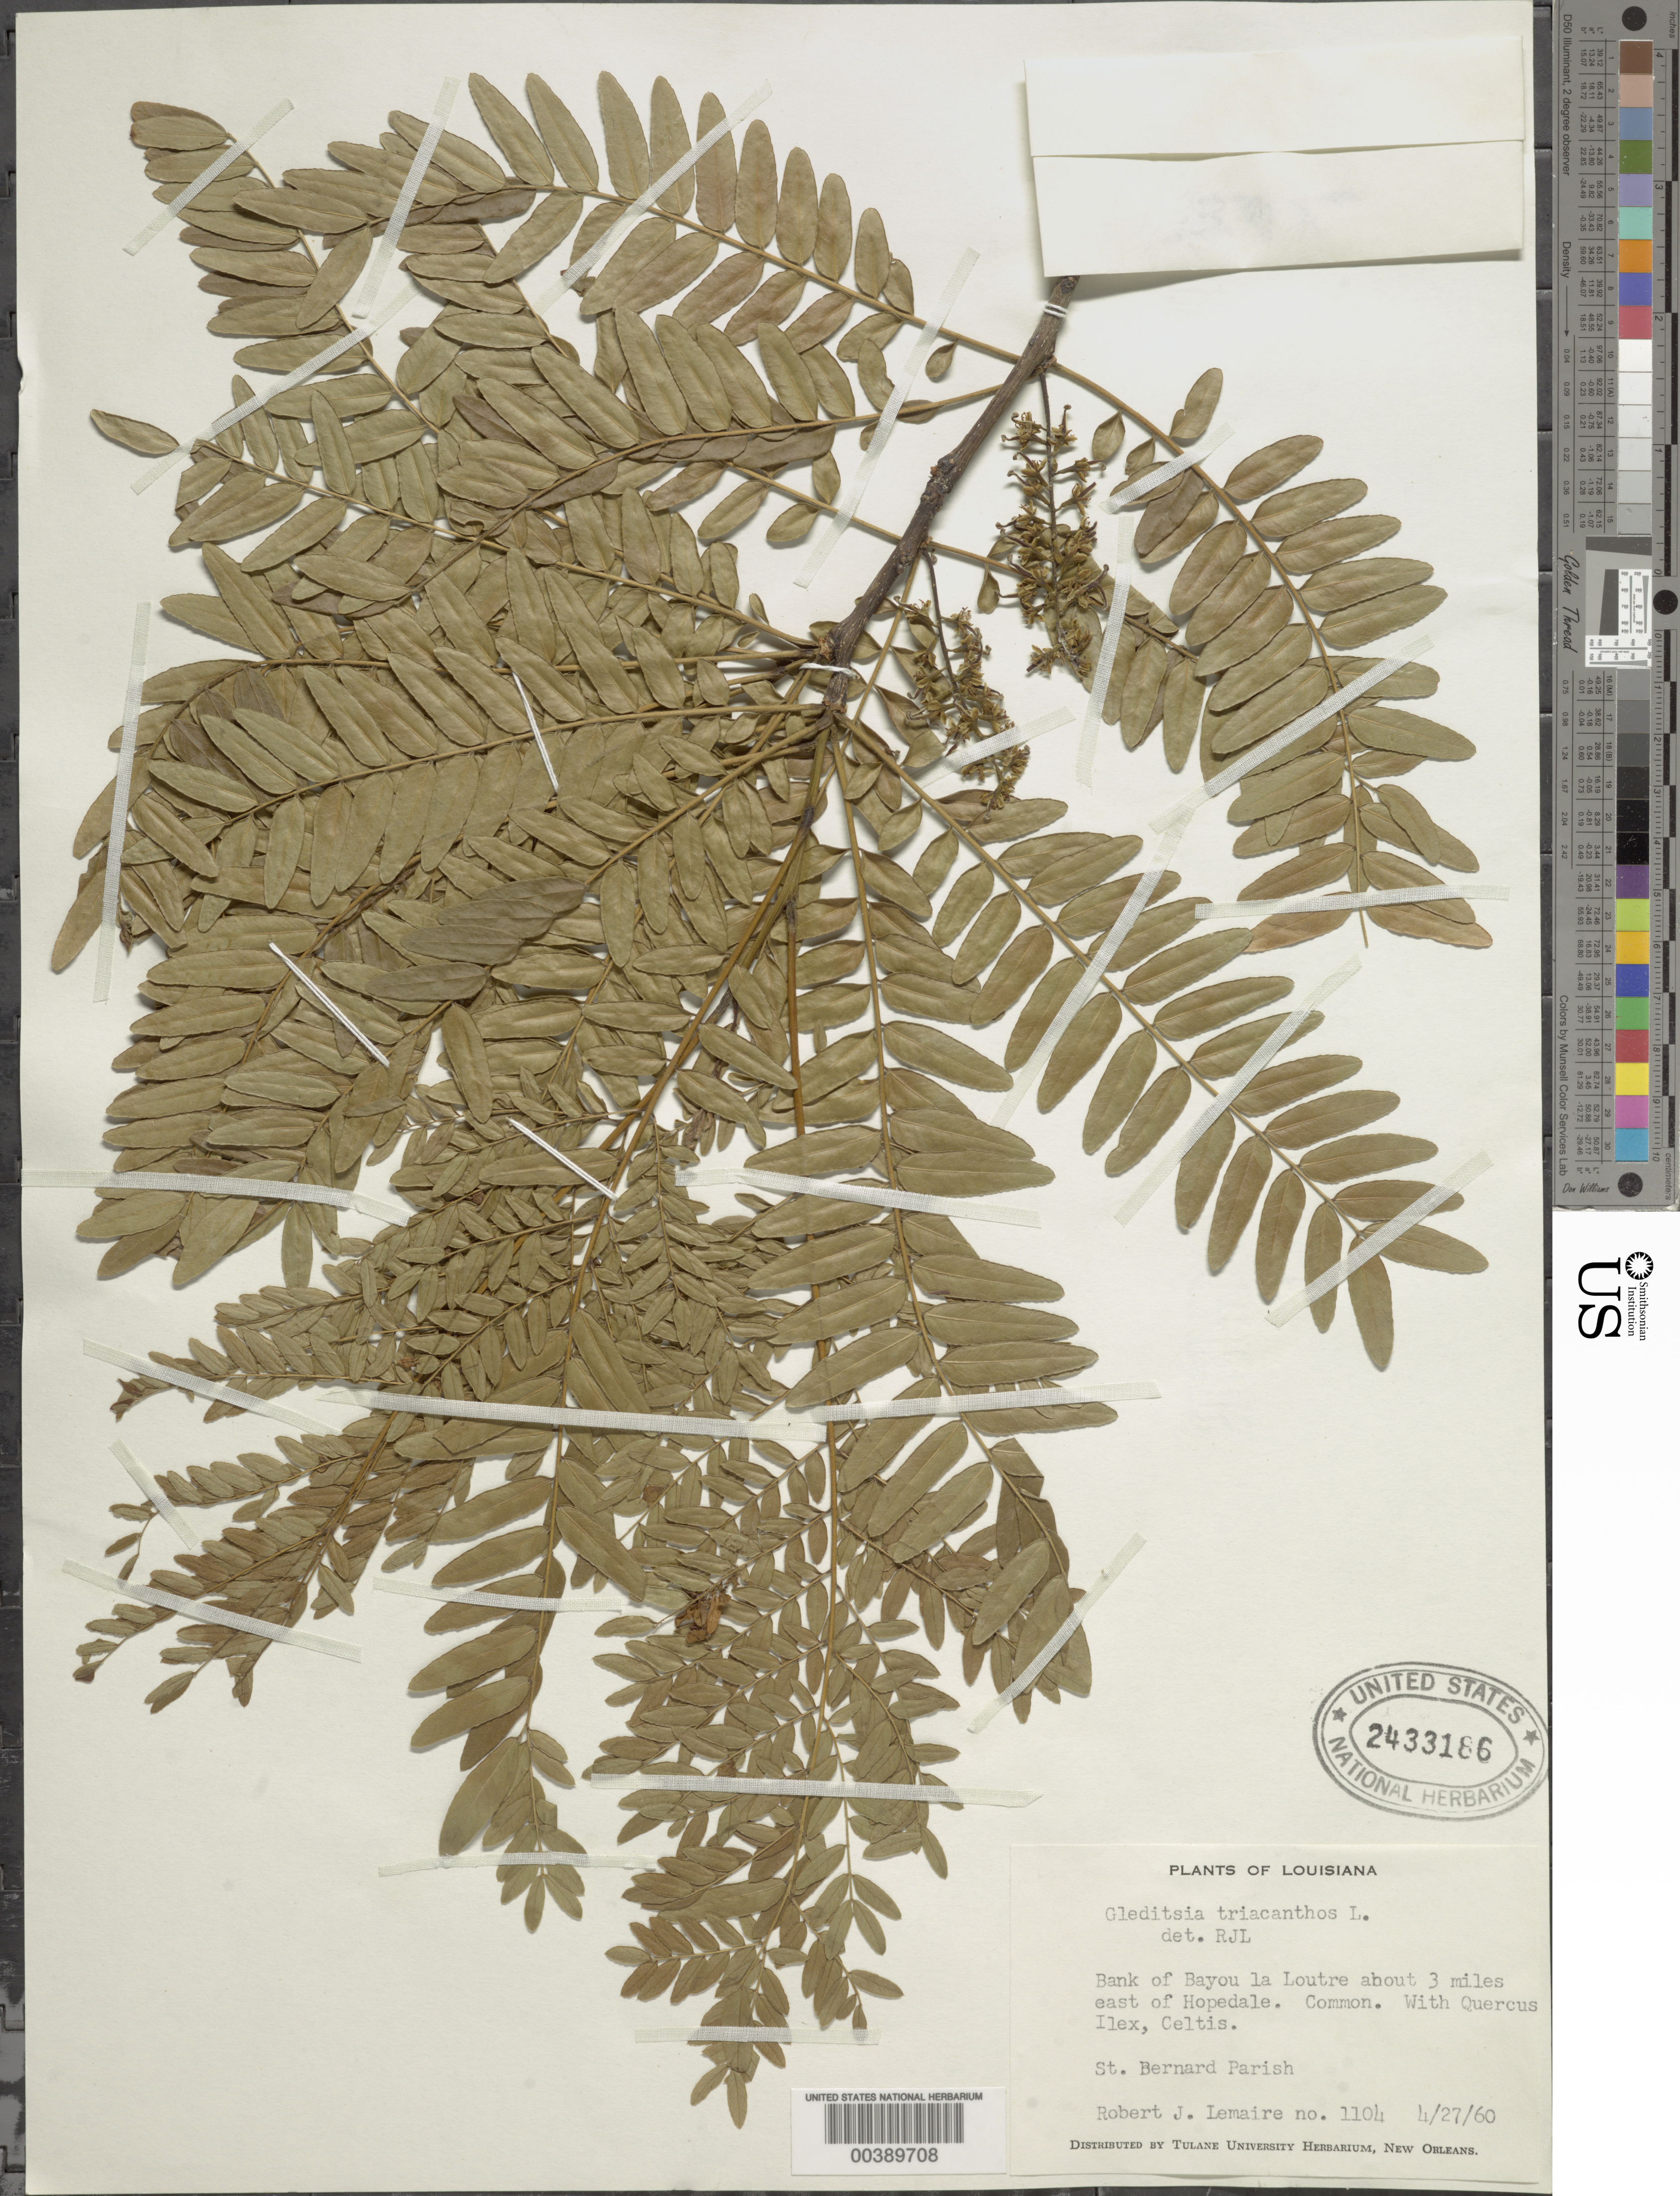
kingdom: Plantae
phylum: Tracheophyta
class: Magnoliopsida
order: Fabales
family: Fabaceae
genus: Gleditsia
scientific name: Gleditsia triacanthos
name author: L.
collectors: R. J. Lemaire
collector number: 1104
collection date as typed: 27 Apr 1960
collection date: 1960-04-27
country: United States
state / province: Louisiana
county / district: Saint Bernard Parish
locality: Bank of bayou la loutre about 3 mi e of hopedale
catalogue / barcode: US 2433186